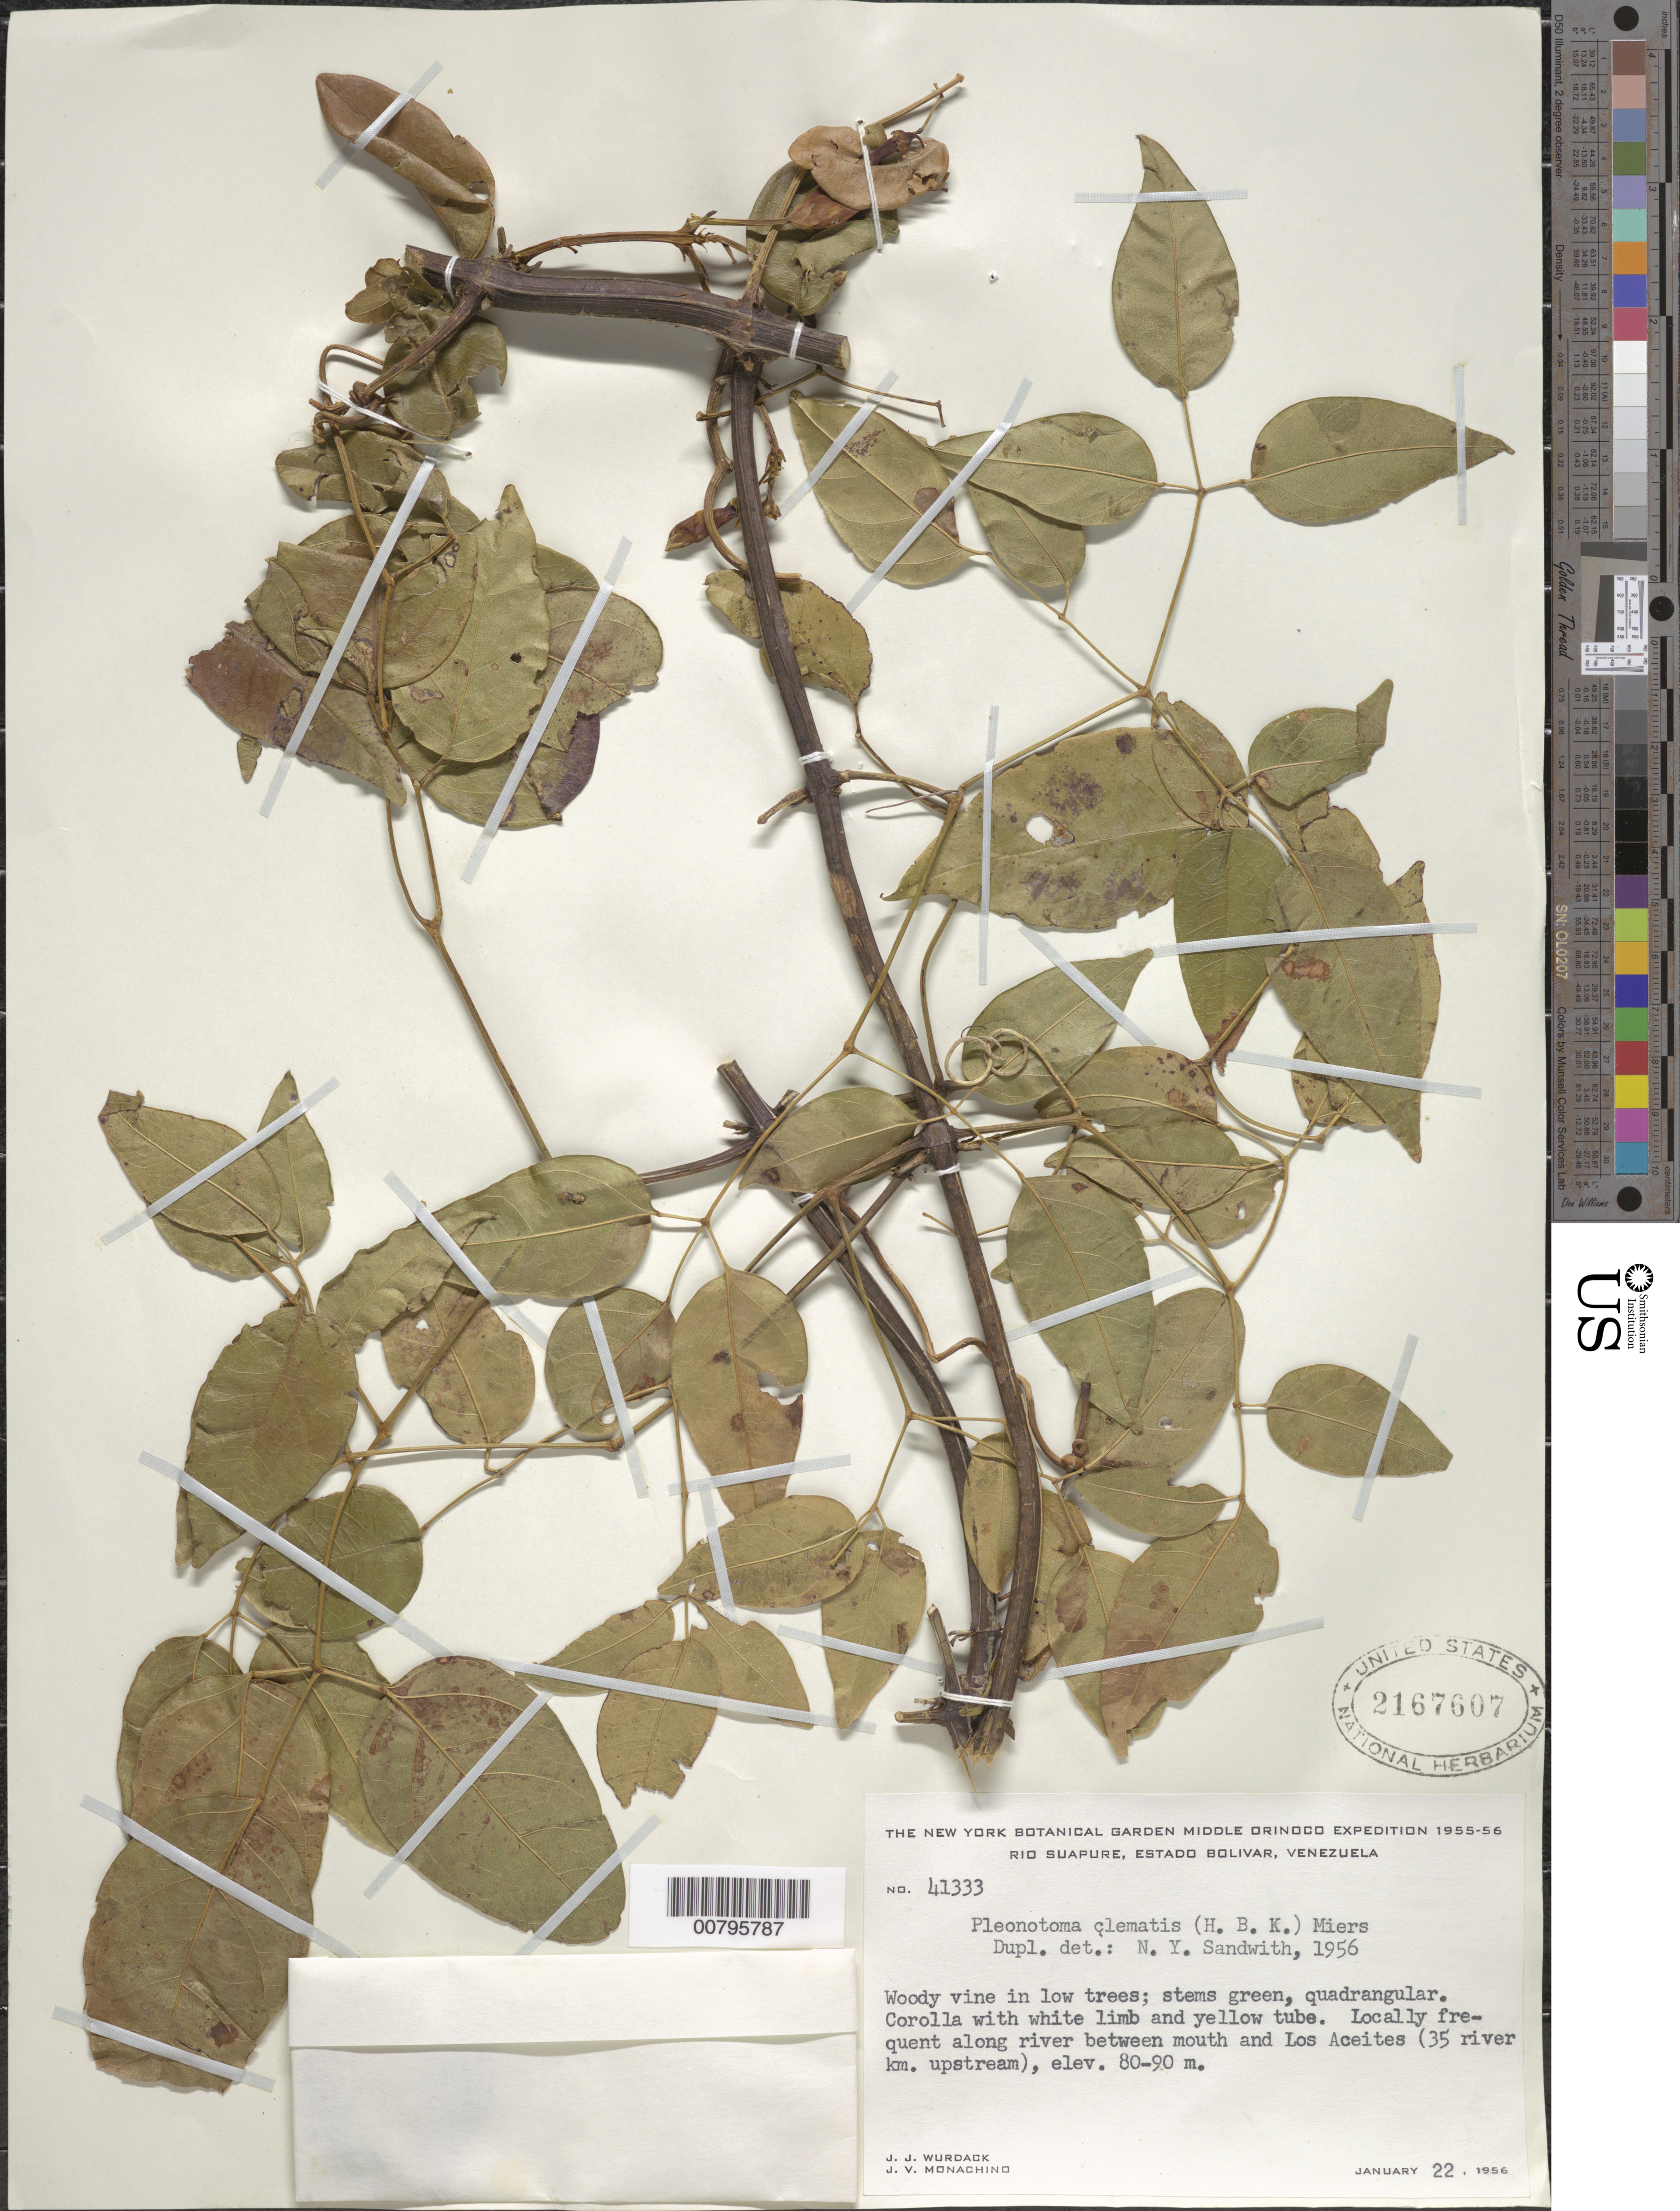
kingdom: Plantae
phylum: Tracheophyta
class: Magnoliopsida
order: Lamiales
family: Bignoniaceae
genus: Pleonotoma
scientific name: Pleonotoma clematis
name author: (Kunth) Miers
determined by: Sandwith, N. Y.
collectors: J. J. Wurdack & J. V. Monachino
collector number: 41333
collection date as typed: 22-Jan-56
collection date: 1956-01-22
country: Venezuela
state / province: Bolívar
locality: Río Suapure, between mouth & Los Aceites (35 km upstream)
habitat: Along river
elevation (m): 80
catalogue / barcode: US 2167607